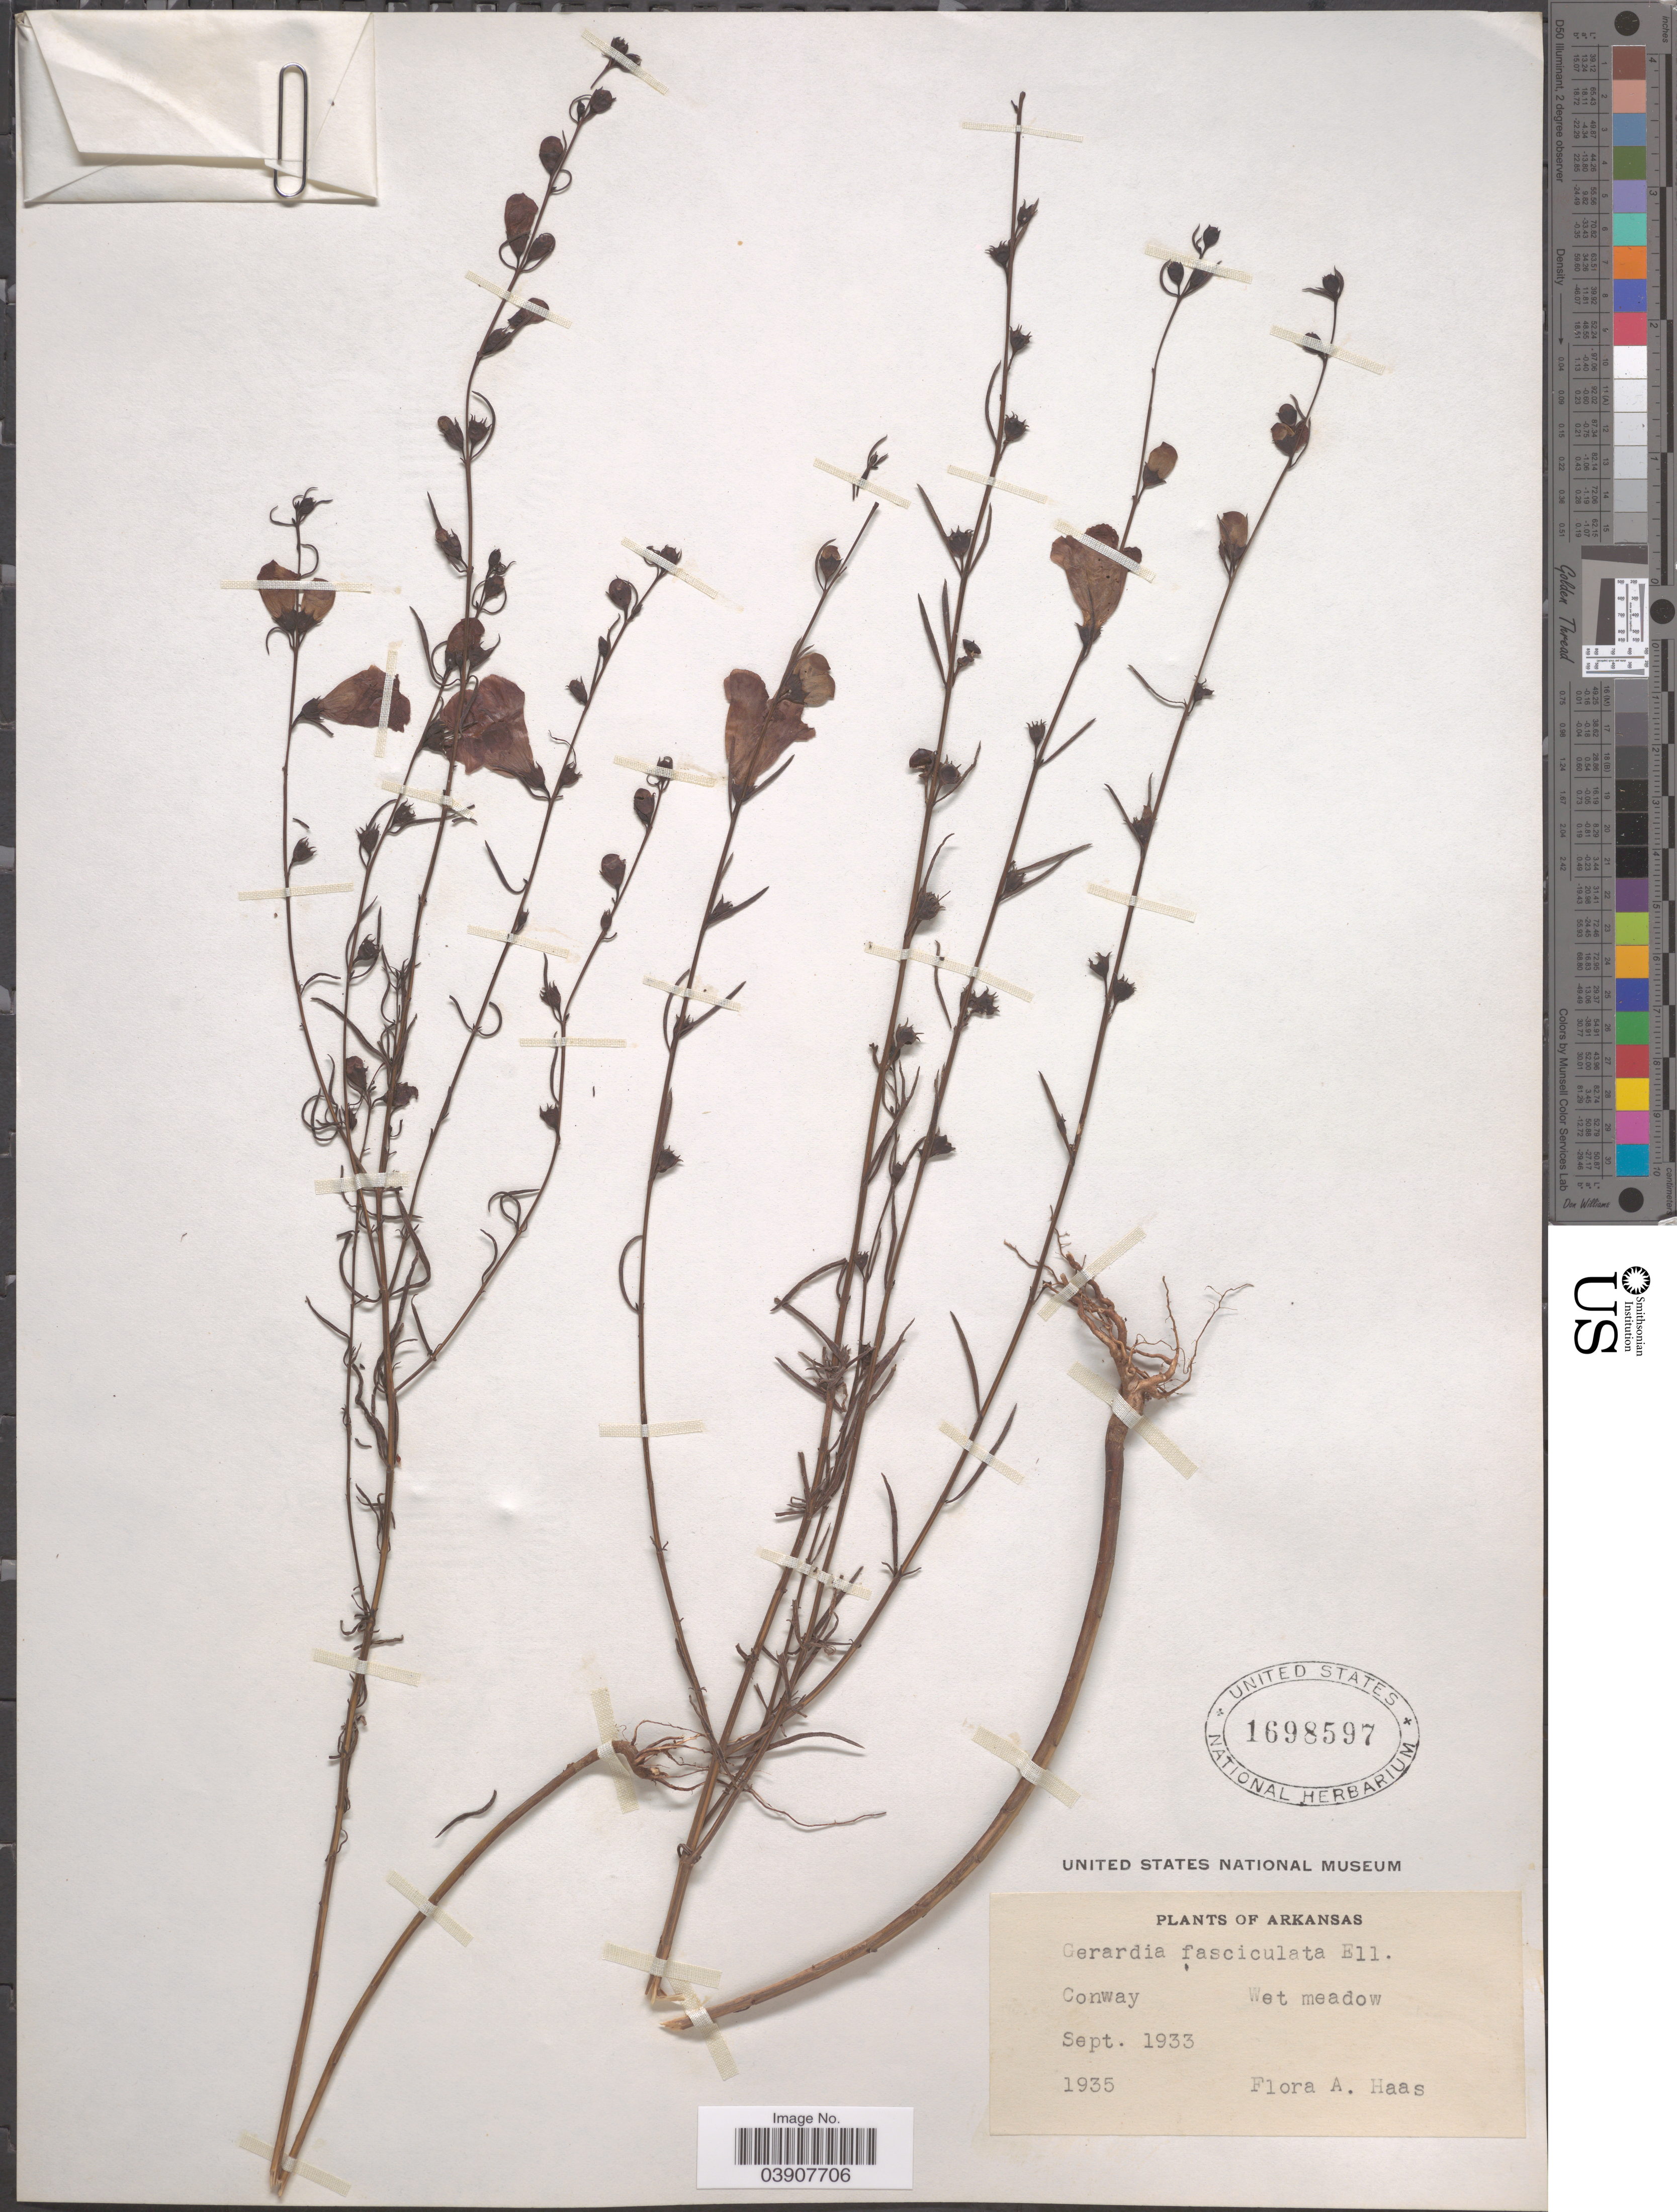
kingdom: Plantae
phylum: Tracheophyta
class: Magnoliopsida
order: Lamiales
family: Orobanchaceae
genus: Agalinis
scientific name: Agalinis fasciculata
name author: (Elliott) Raf.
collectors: A. Haas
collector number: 1935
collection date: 1933-09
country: United States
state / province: Arkansas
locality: Conway.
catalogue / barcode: US 1698597